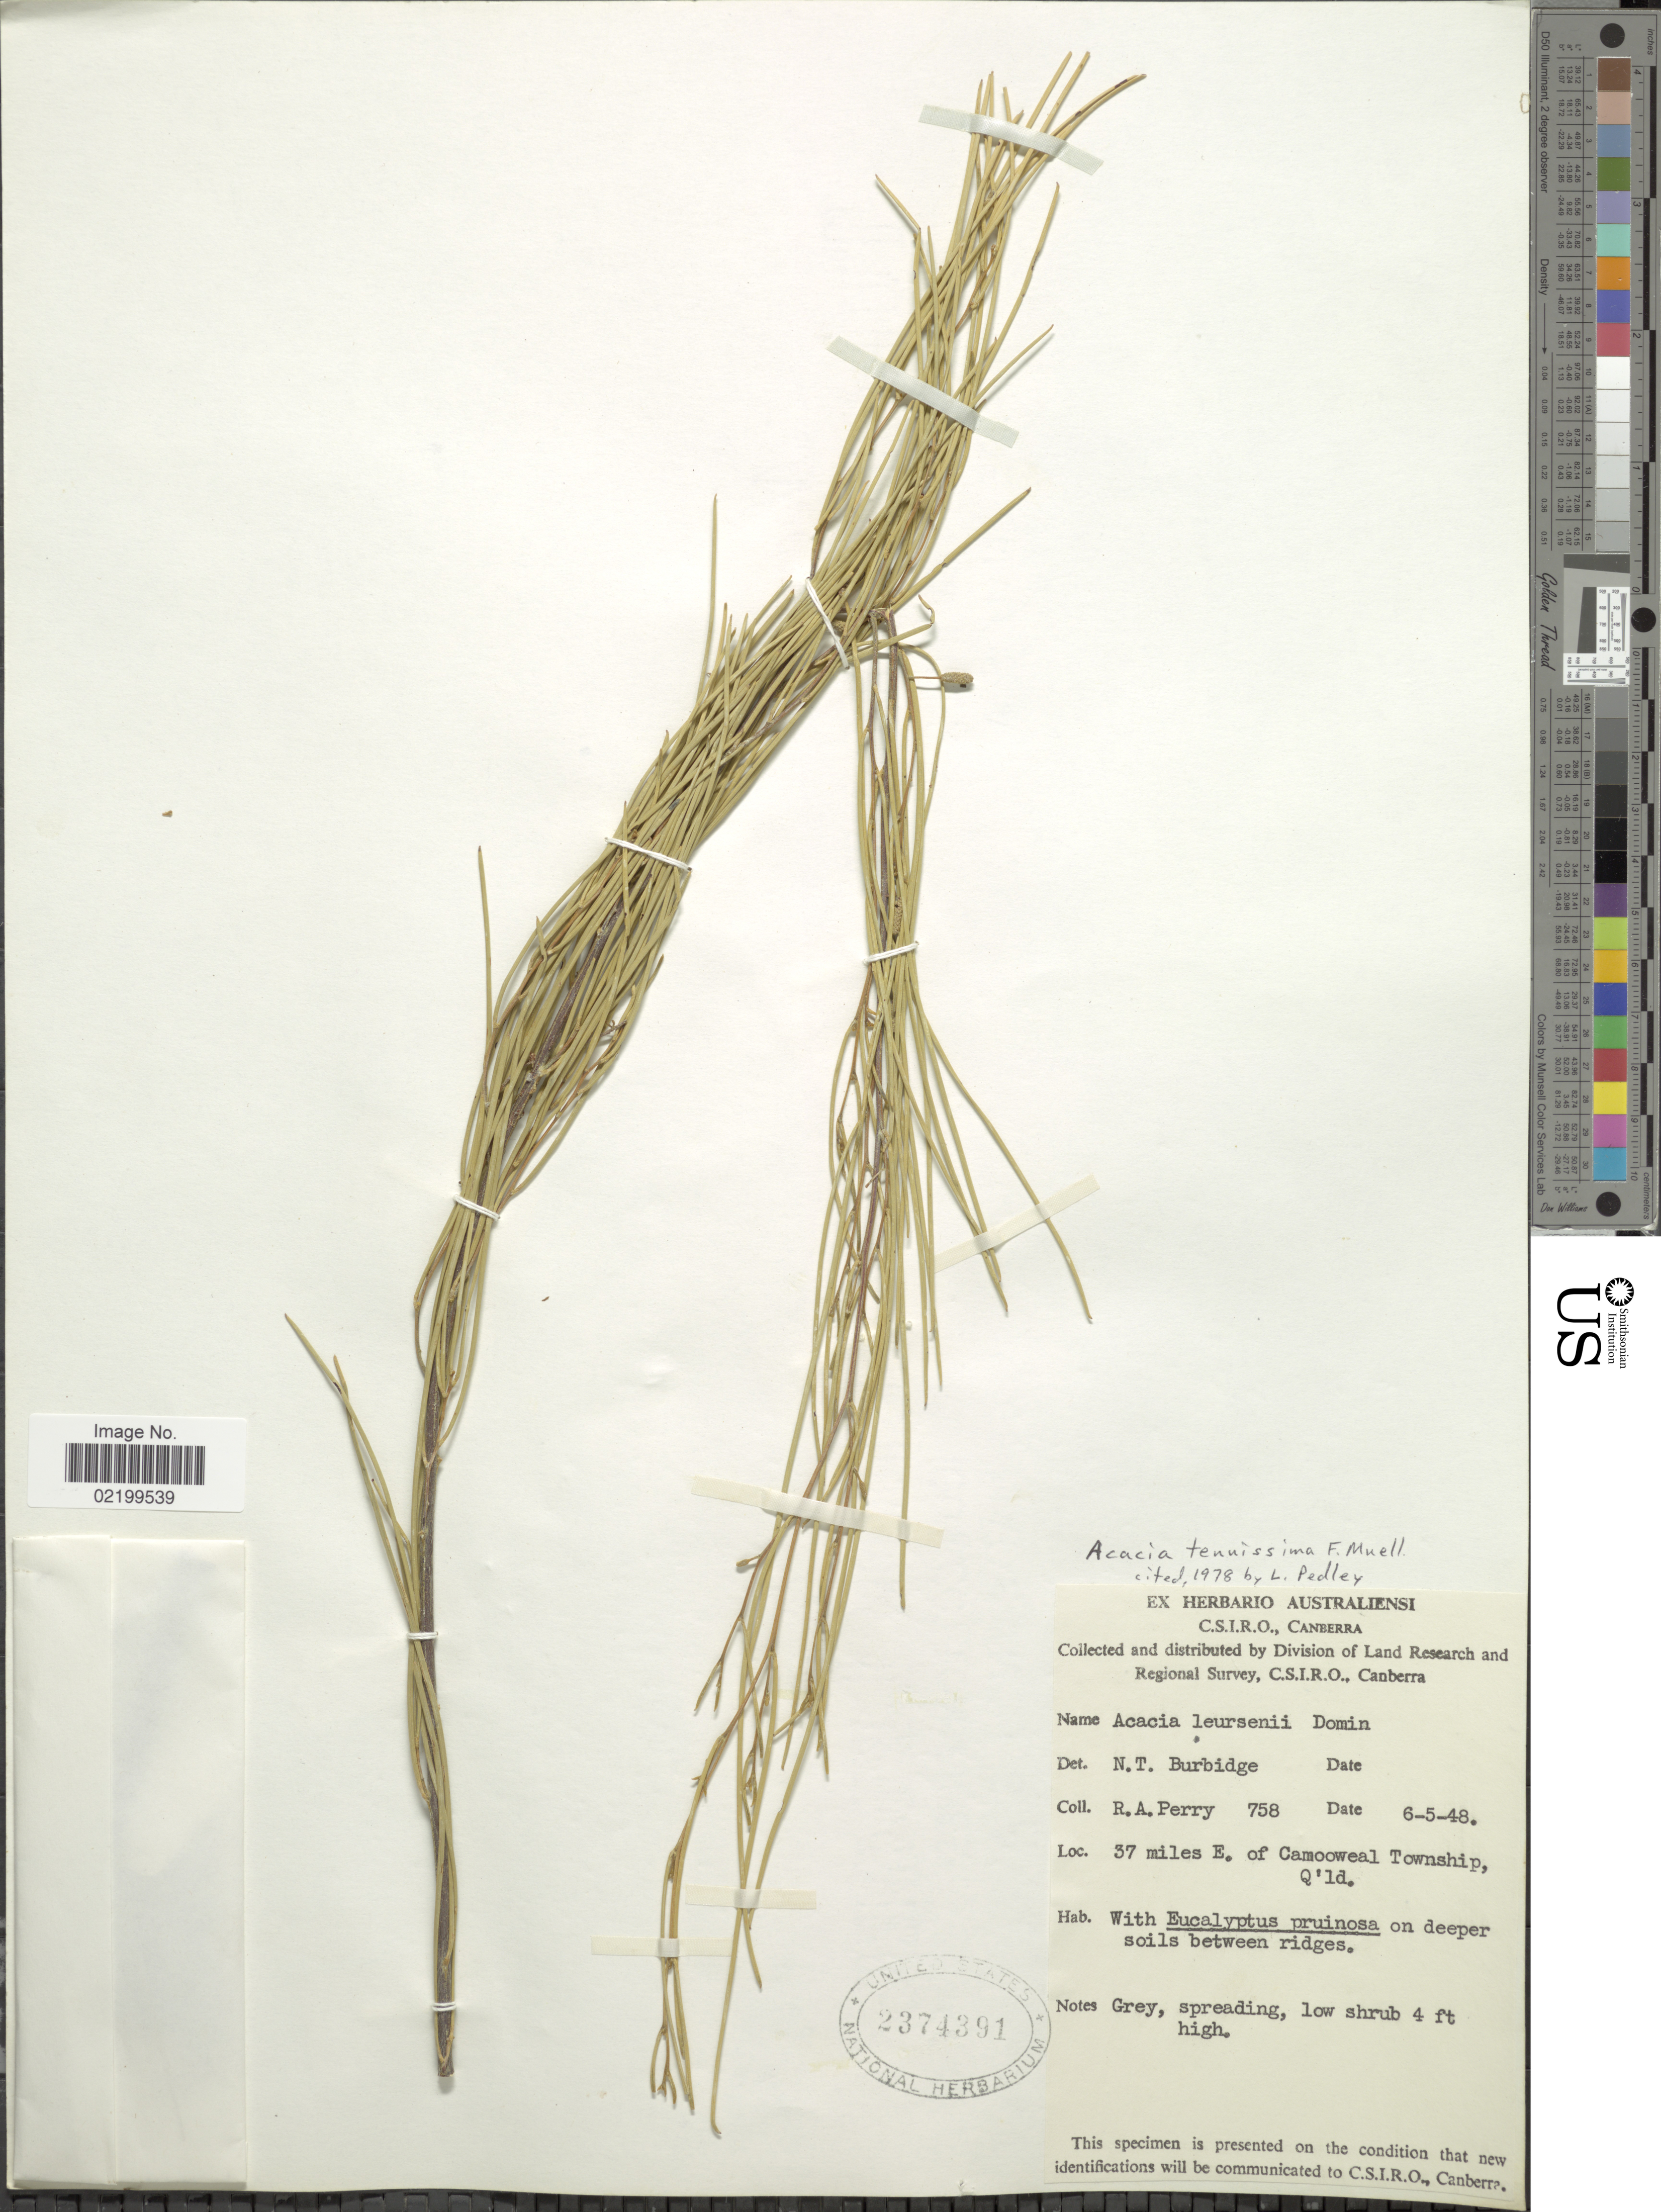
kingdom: Plantae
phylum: Tracheophyta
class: Magnoliopsida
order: Fabales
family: Fabaceae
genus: Acacia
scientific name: Acacia tenuissima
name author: F. Muell.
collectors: Perry, R. A.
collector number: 758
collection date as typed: Transcribed d/m/y: 6/5/48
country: Australia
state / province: Queensland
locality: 37 miles E. of Camooweal Township, Q'ld.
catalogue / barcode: US 2374391